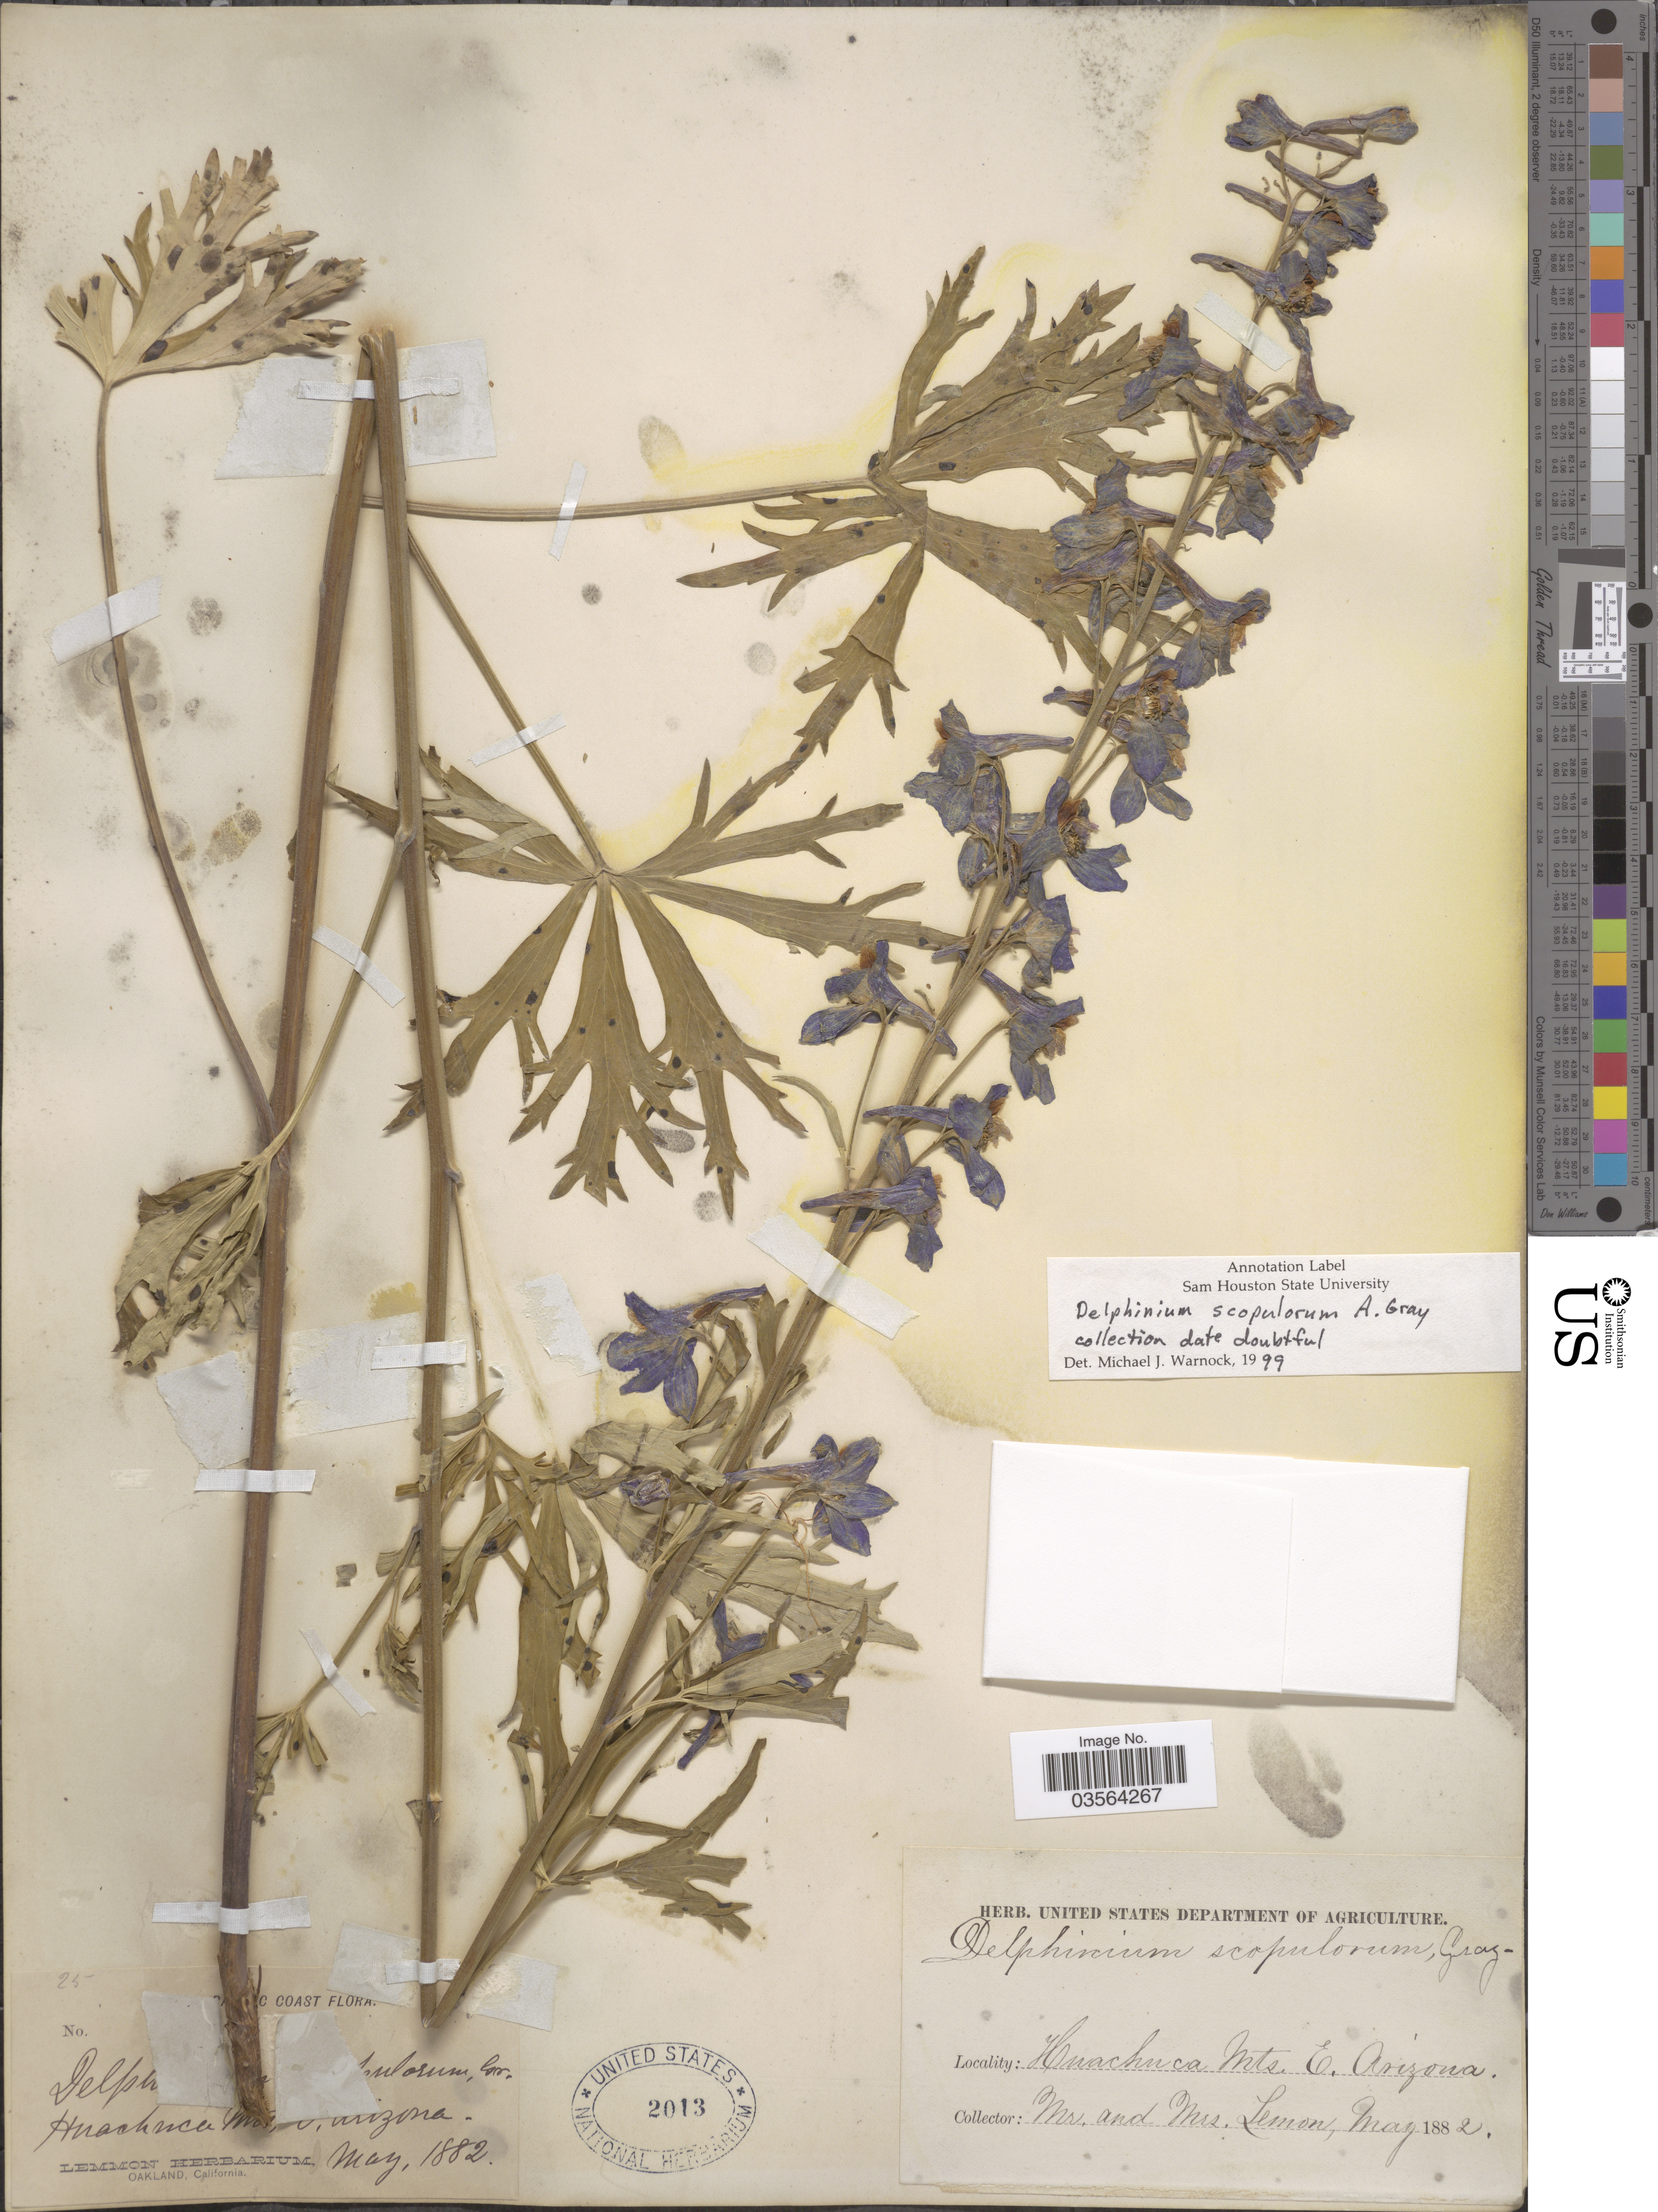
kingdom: Plantae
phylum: Tracheophyta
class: Magnoliopsida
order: Ranunculales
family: Ranunculaceae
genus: Delphinium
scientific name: Delphinium scopulorum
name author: A. Gray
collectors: Lémon & Lemon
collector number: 25?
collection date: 1882-05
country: United States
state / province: Arizona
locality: Pacific Coast. Huachuca Mts., E. Arizona.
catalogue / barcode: US 2013